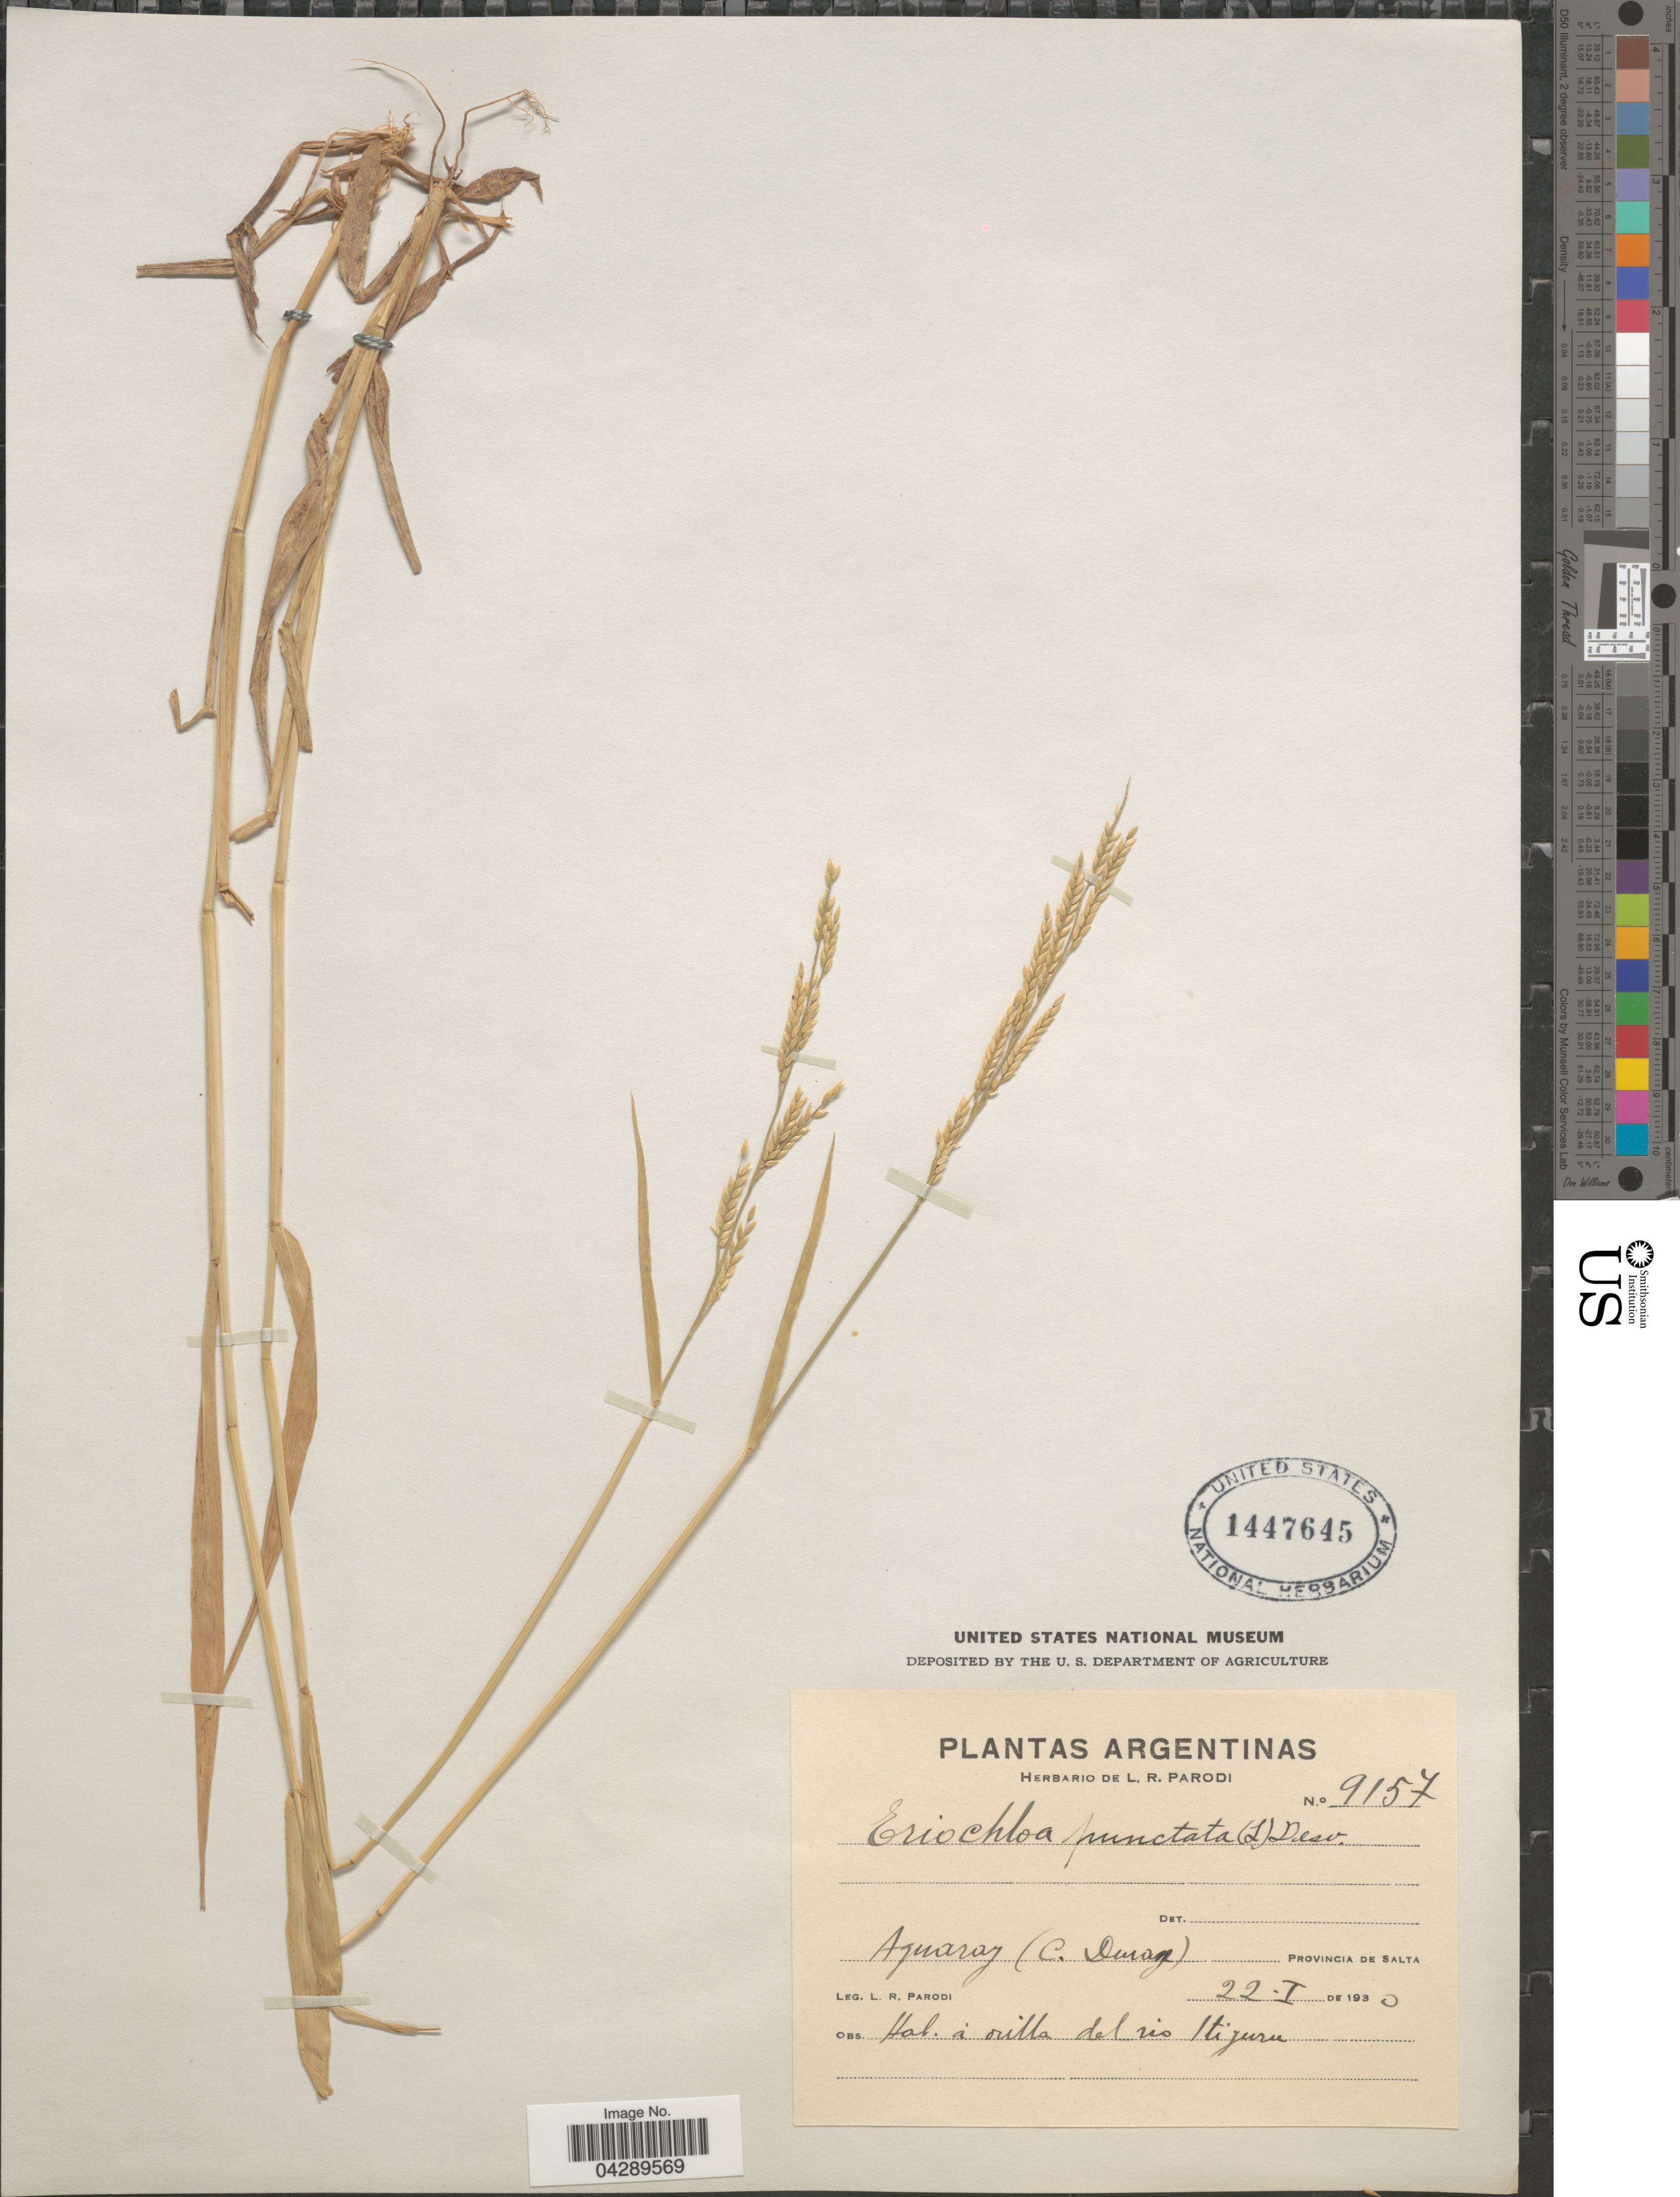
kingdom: Plantae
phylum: Tracheophyta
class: Liliopsida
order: Poales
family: Poaceae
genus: Eriochloa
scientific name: Eriochloa punctata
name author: (L.) Desv. ex Ham.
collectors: L. R. Parodi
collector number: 9157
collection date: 1930-01-22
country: Argentina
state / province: Salta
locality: Aguaray (C. Duraz). À orilla del rio Itiyuru.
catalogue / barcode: US 1447645